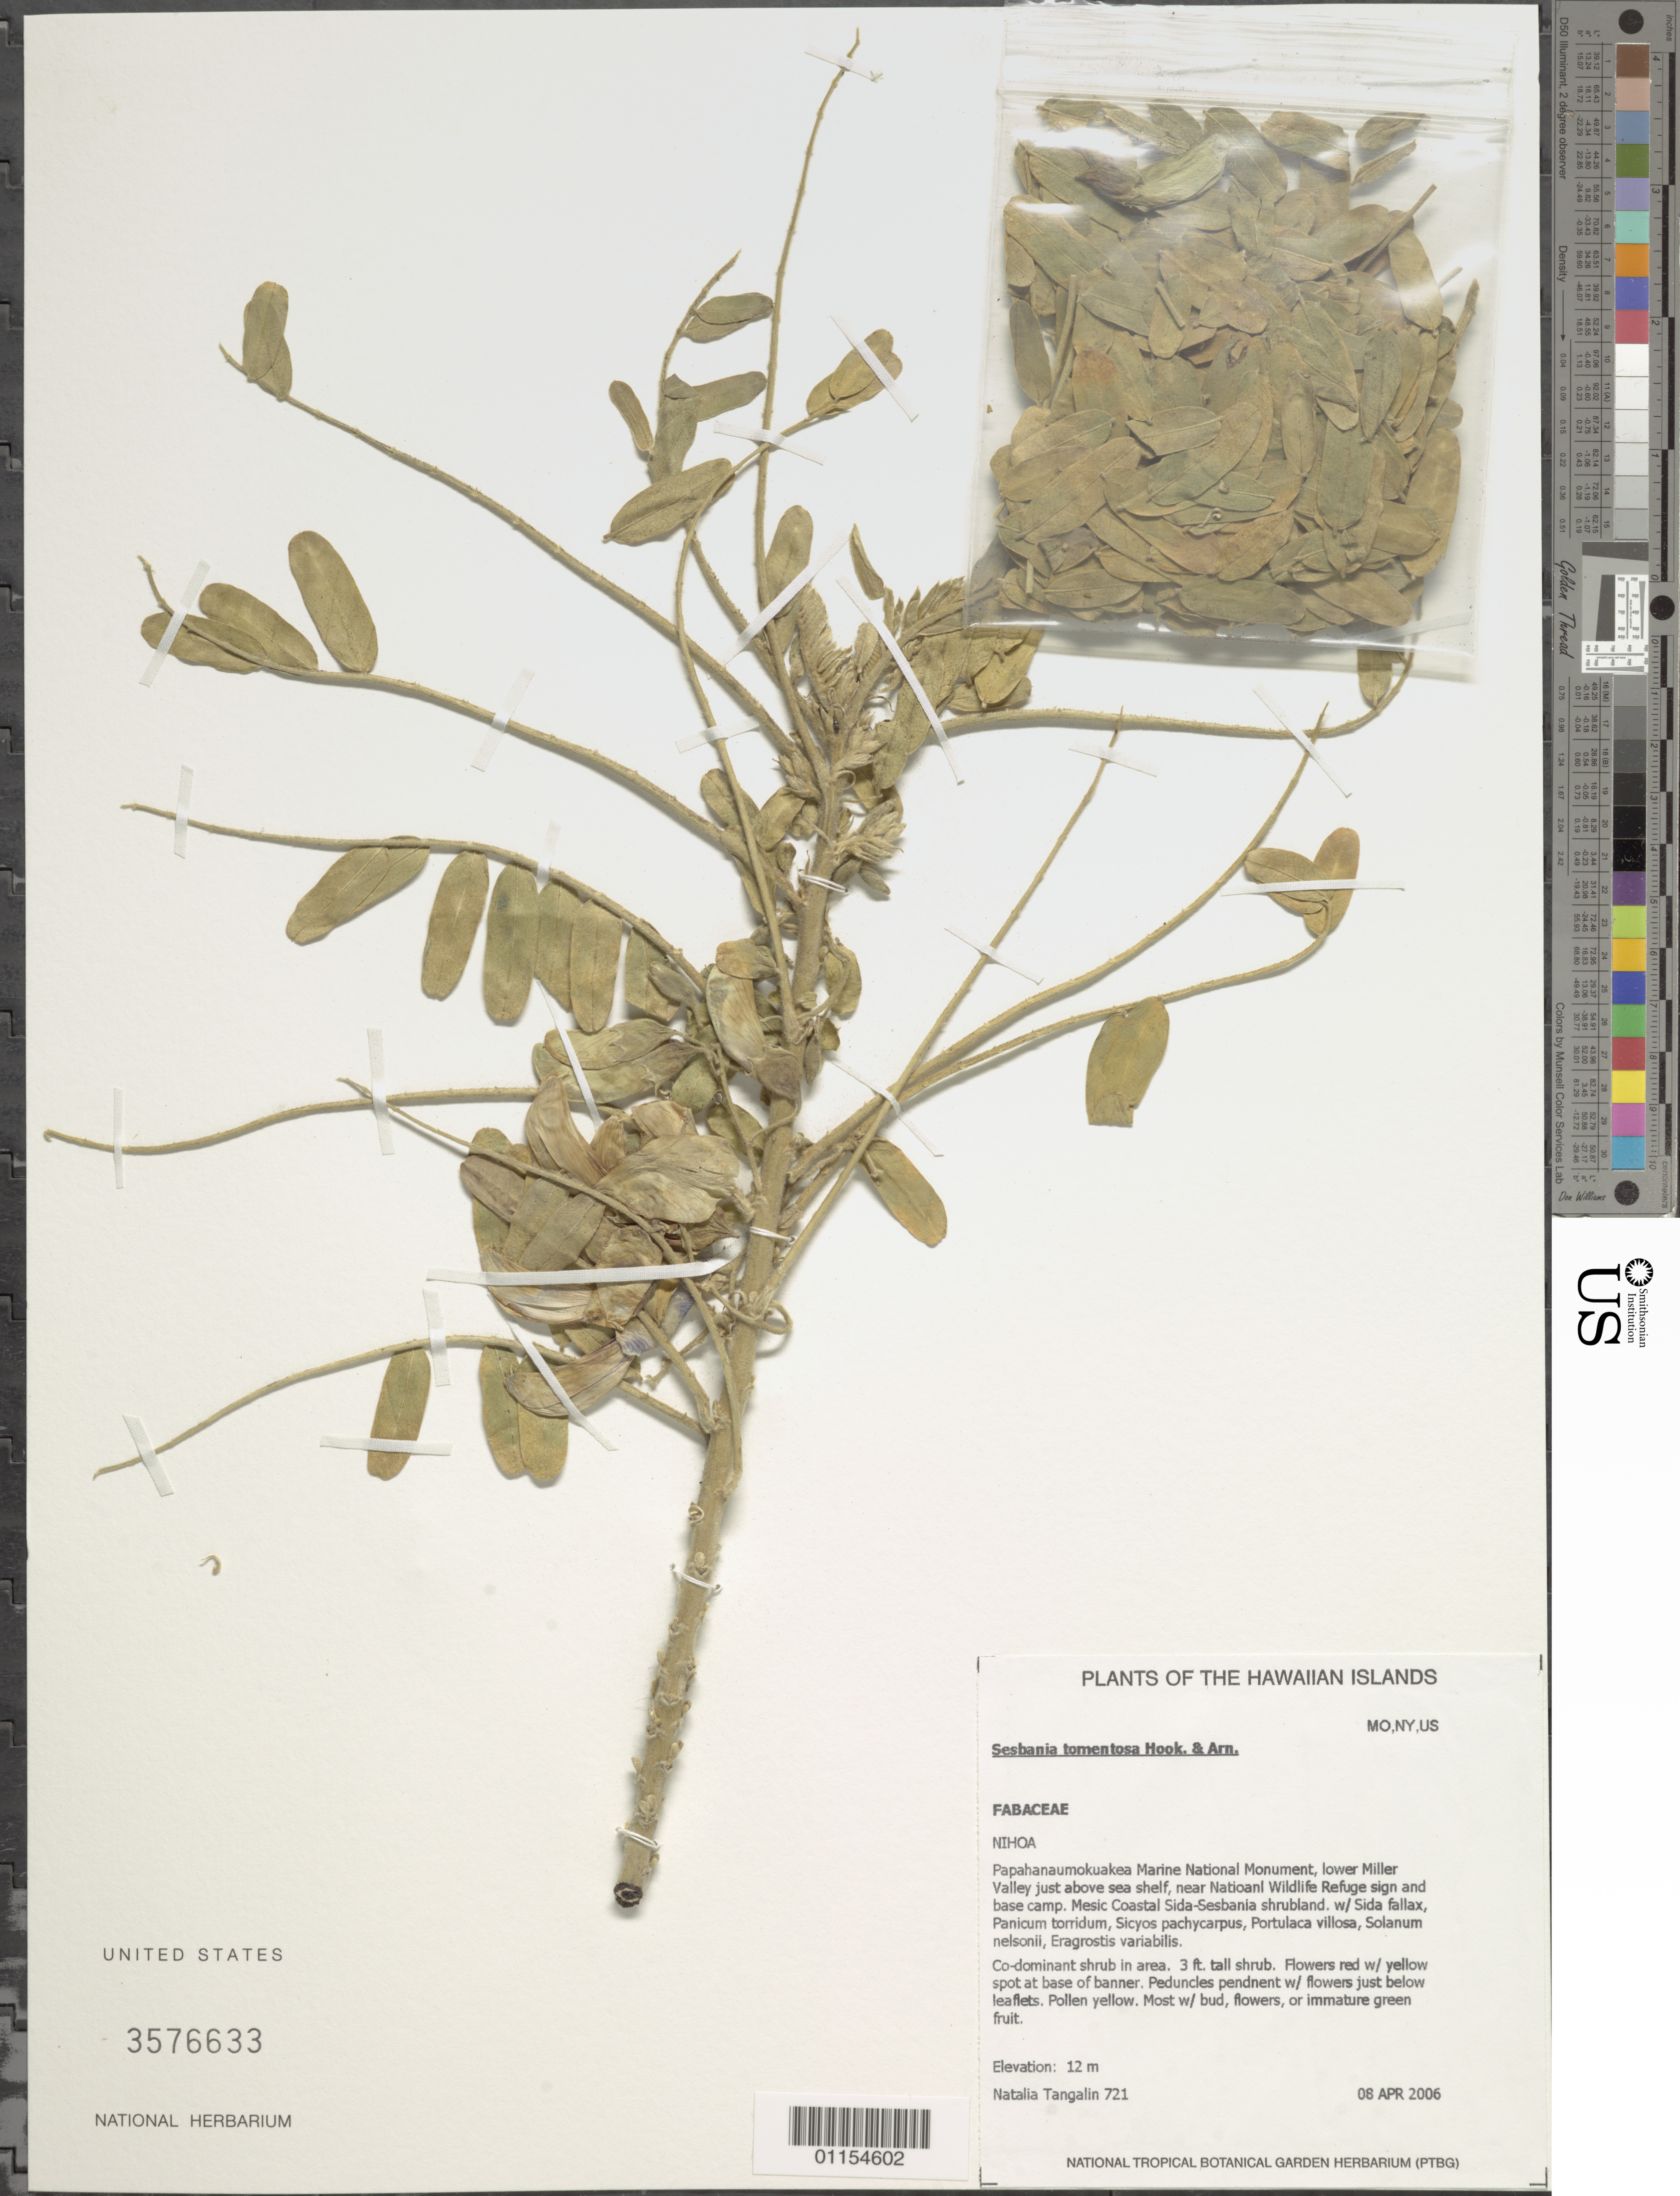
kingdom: Plantae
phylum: Tracheophyta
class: Magnoliopsida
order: Fabales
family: Fabaceae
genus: Sesbania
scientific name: Sesbania tomentosa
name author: Hook. & Arn.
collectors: N. Tangalin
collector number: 721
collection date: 2006-04-08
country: United States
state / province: Hawaii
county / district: Honolulu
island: Nihoa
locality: Papahanaumokuakea Marine National Monument, lower Miller Valley just above sea shelf, near National Wildlife Refuge sign and base camp.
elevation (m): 12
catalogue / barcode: US 3576633